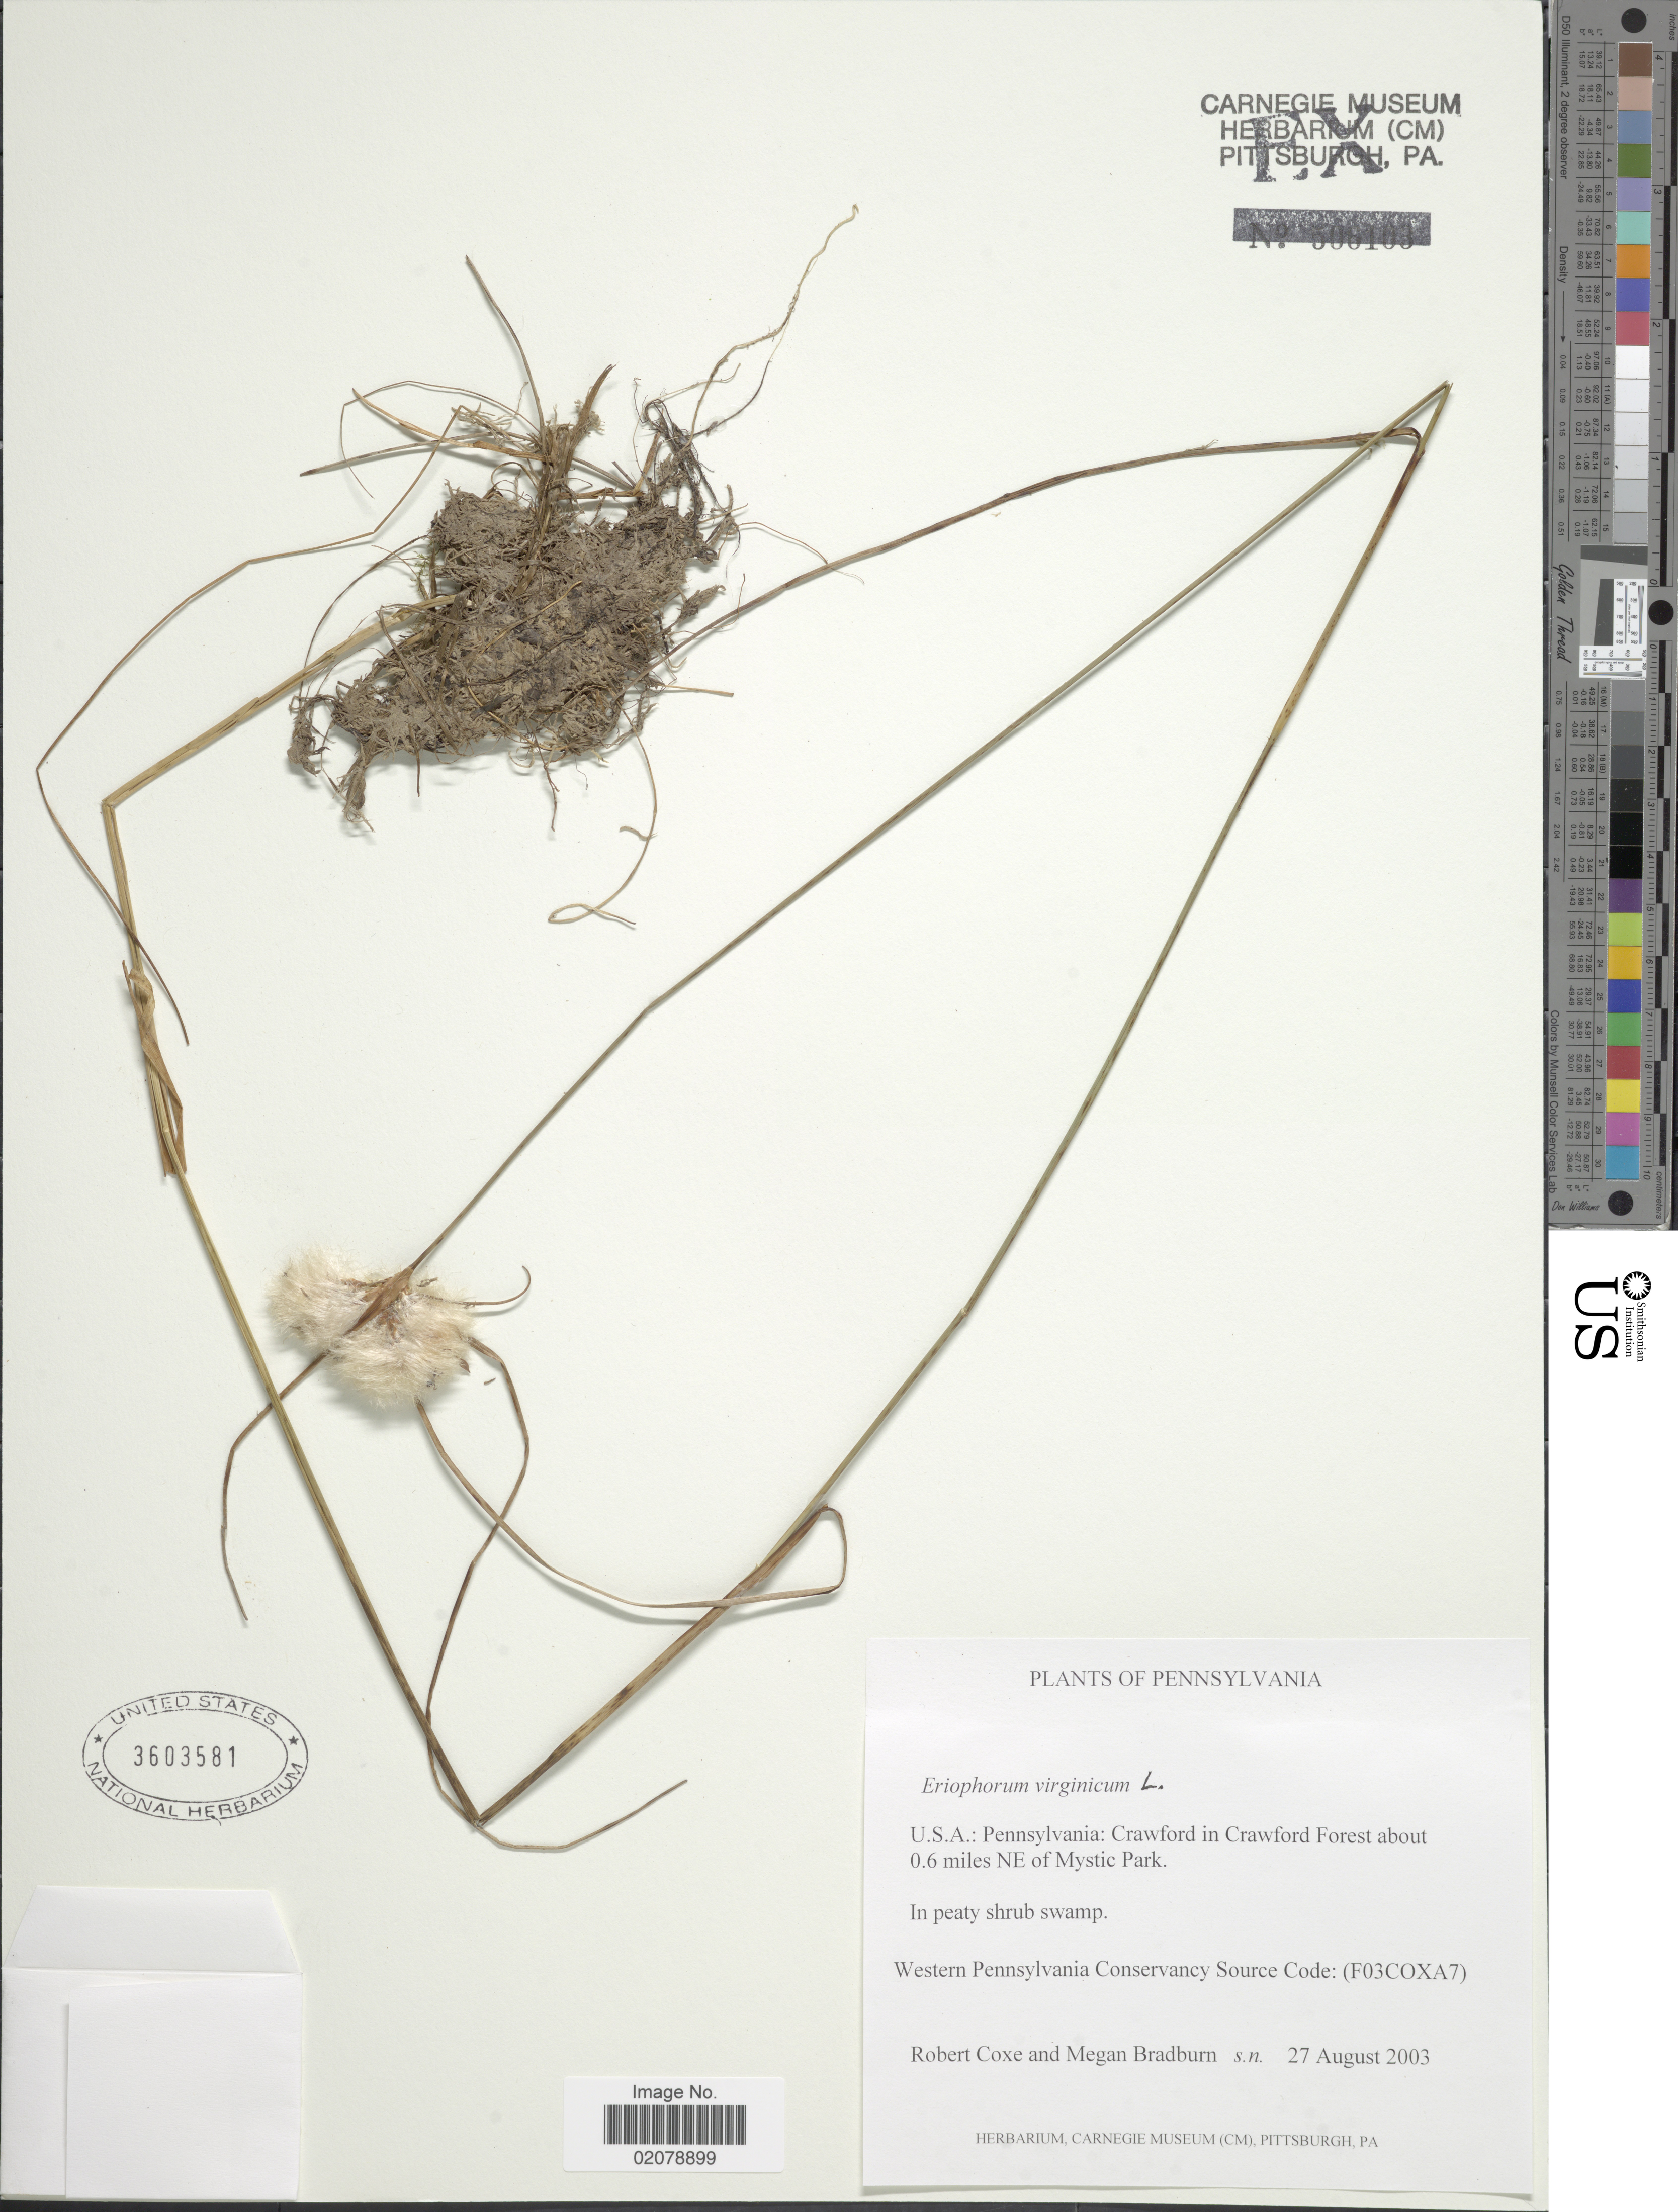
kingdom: Plantae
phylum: Tracheophyta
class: Liliopsida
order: Poales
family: Cyperaceae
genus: Eriophorum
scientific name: Eriophorum virginicum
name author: L.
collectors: R. Coxe & M. Bradburn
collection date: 2003-08-27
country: United States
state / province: Pennsylvania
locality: Crawford in Crawford Forest about 0.6 miles NE of Mystic Park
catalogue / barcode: US 3603581